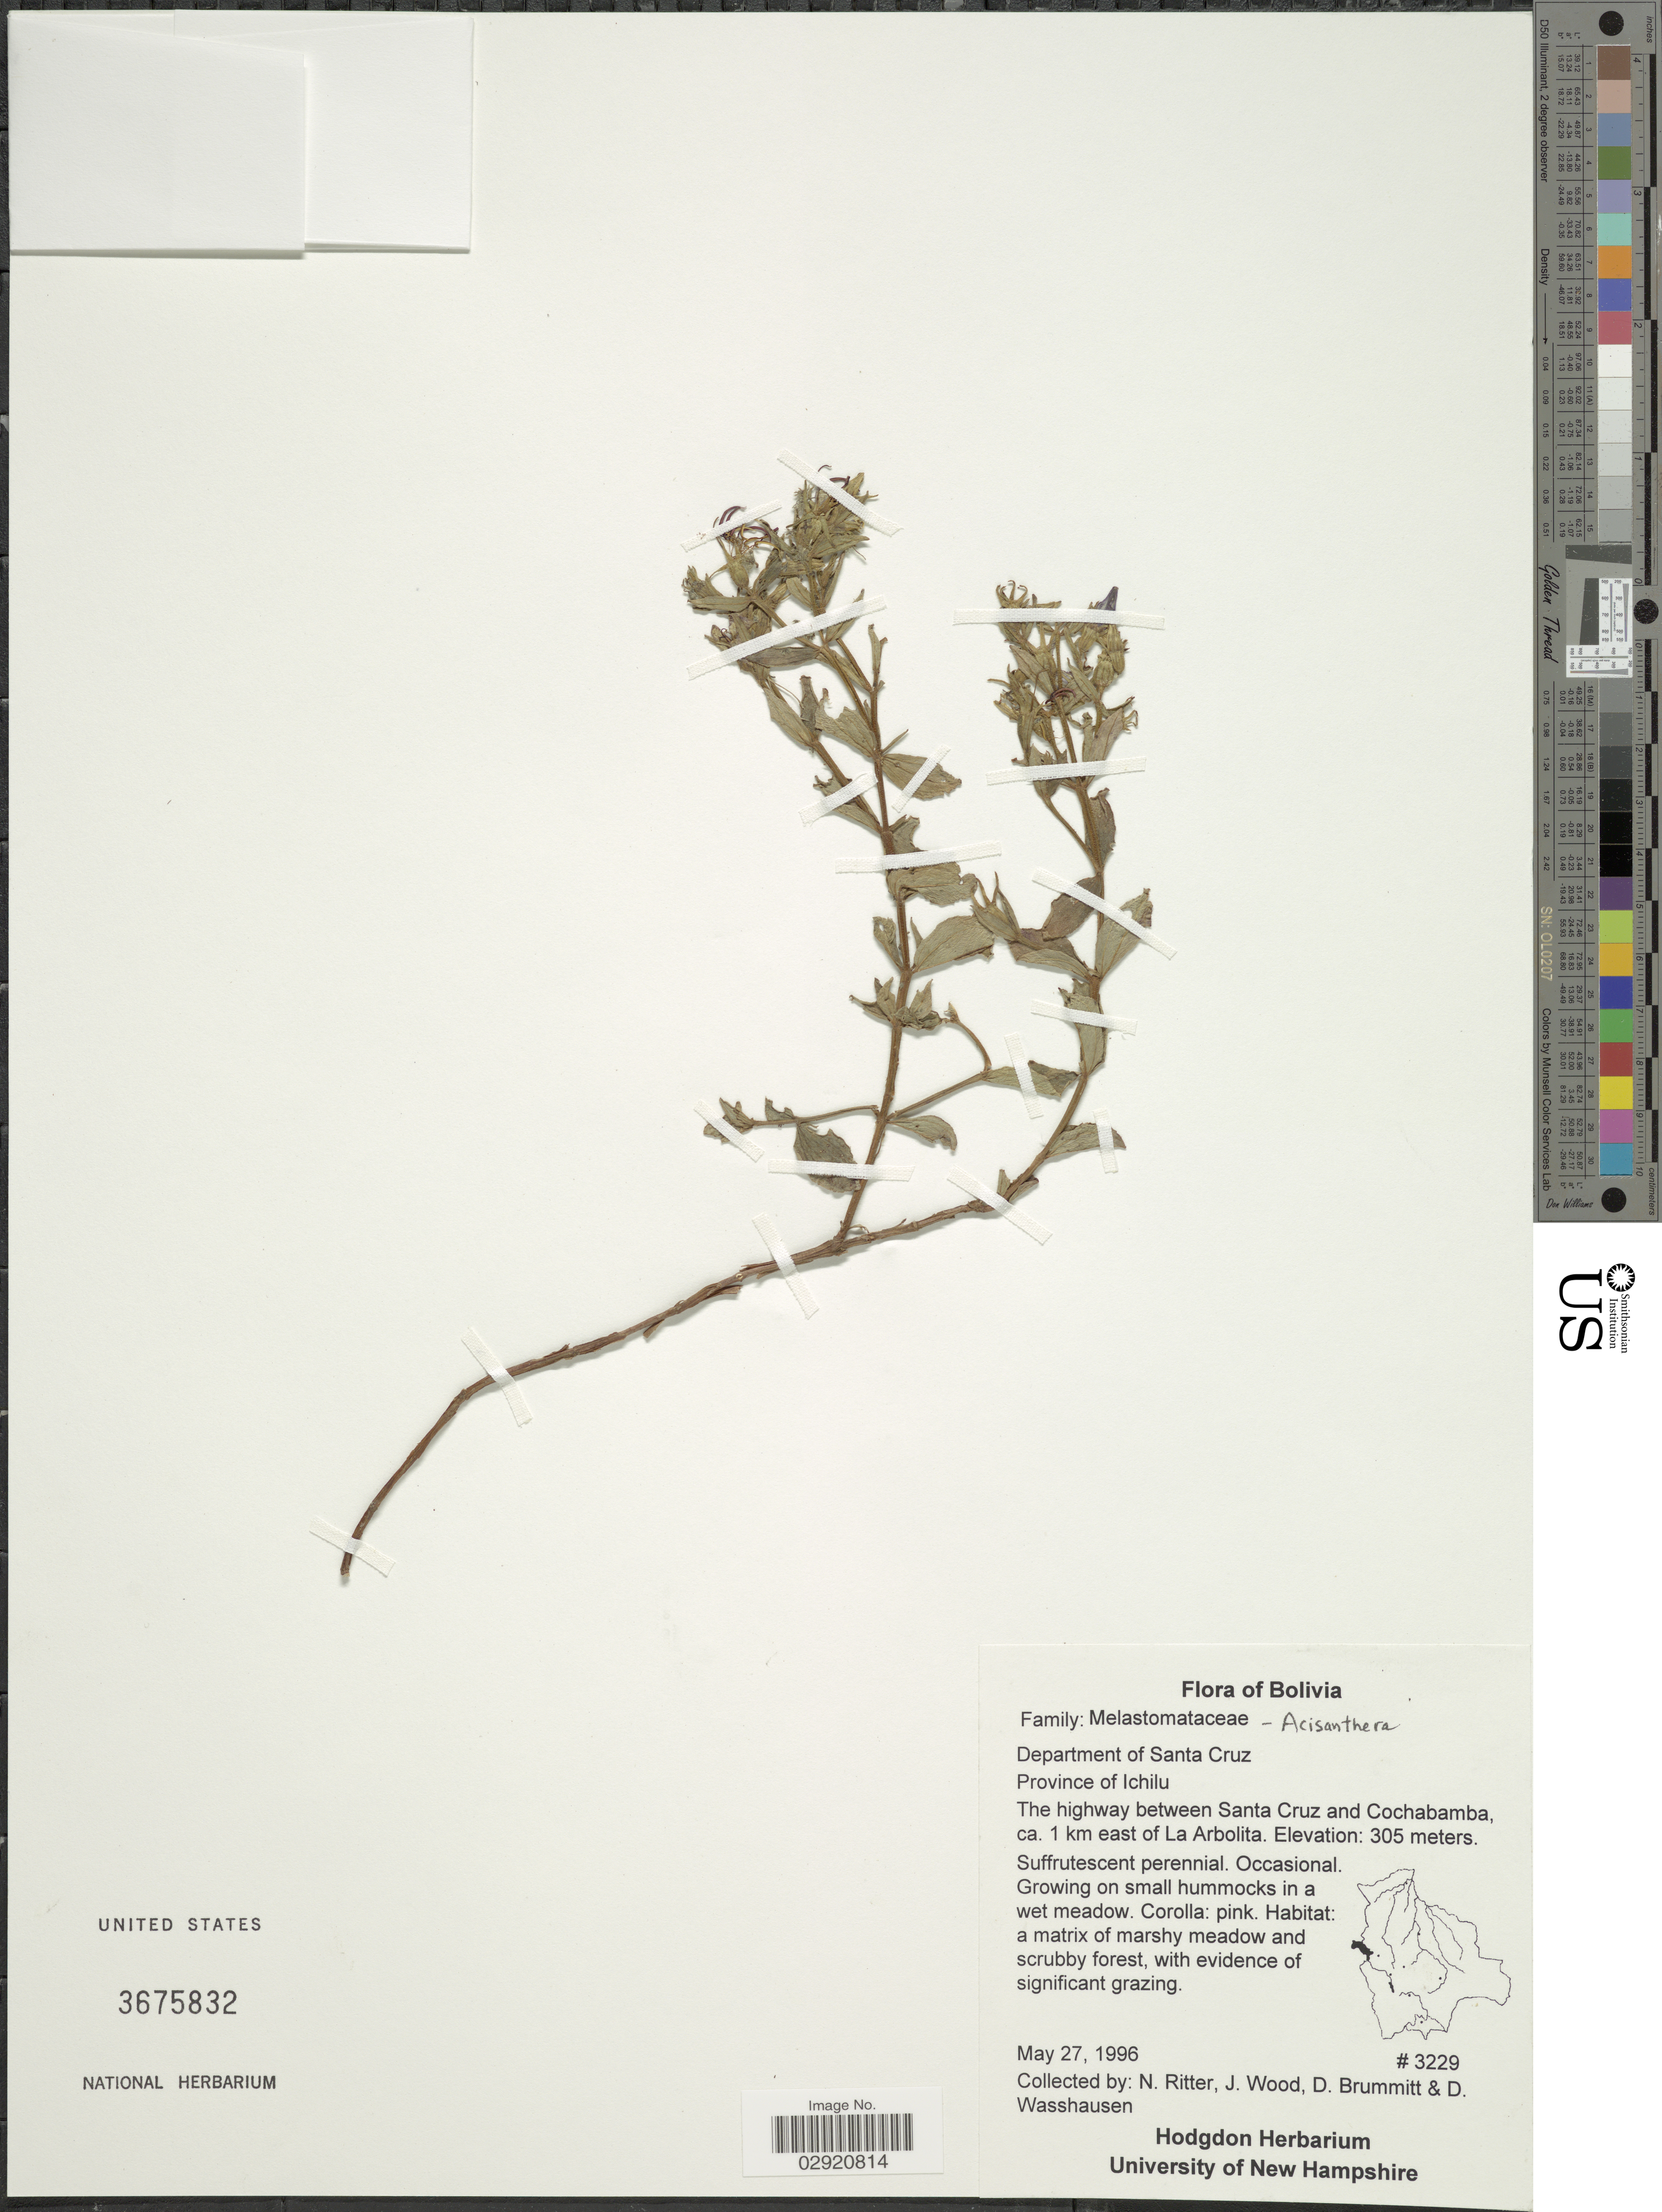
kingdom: Plantae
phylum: Tracheophyta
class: Magnoliopsida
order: Myrtales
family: Melastomataceae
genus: Acisanthera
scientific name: Acisanthera alsinefolia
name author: (DC.) Triana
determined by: Nunes da Silva, Diego, (RB), Jardim Botanico do Rio de Janeiro - Herbario (BRAZIL)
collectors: N. Ritter, J. Wood, D. Brummitt & D. C. Wasshausen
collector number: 3229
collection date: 1996-05-27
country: Bolivia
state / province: Santa Cruz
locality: Department of Santa Cruz. Province of Ichilu. The highway between Santa Cruz and Cochabamba, ca. 1 km east of La Arbolita.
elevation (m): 305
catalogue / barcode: US 3675832